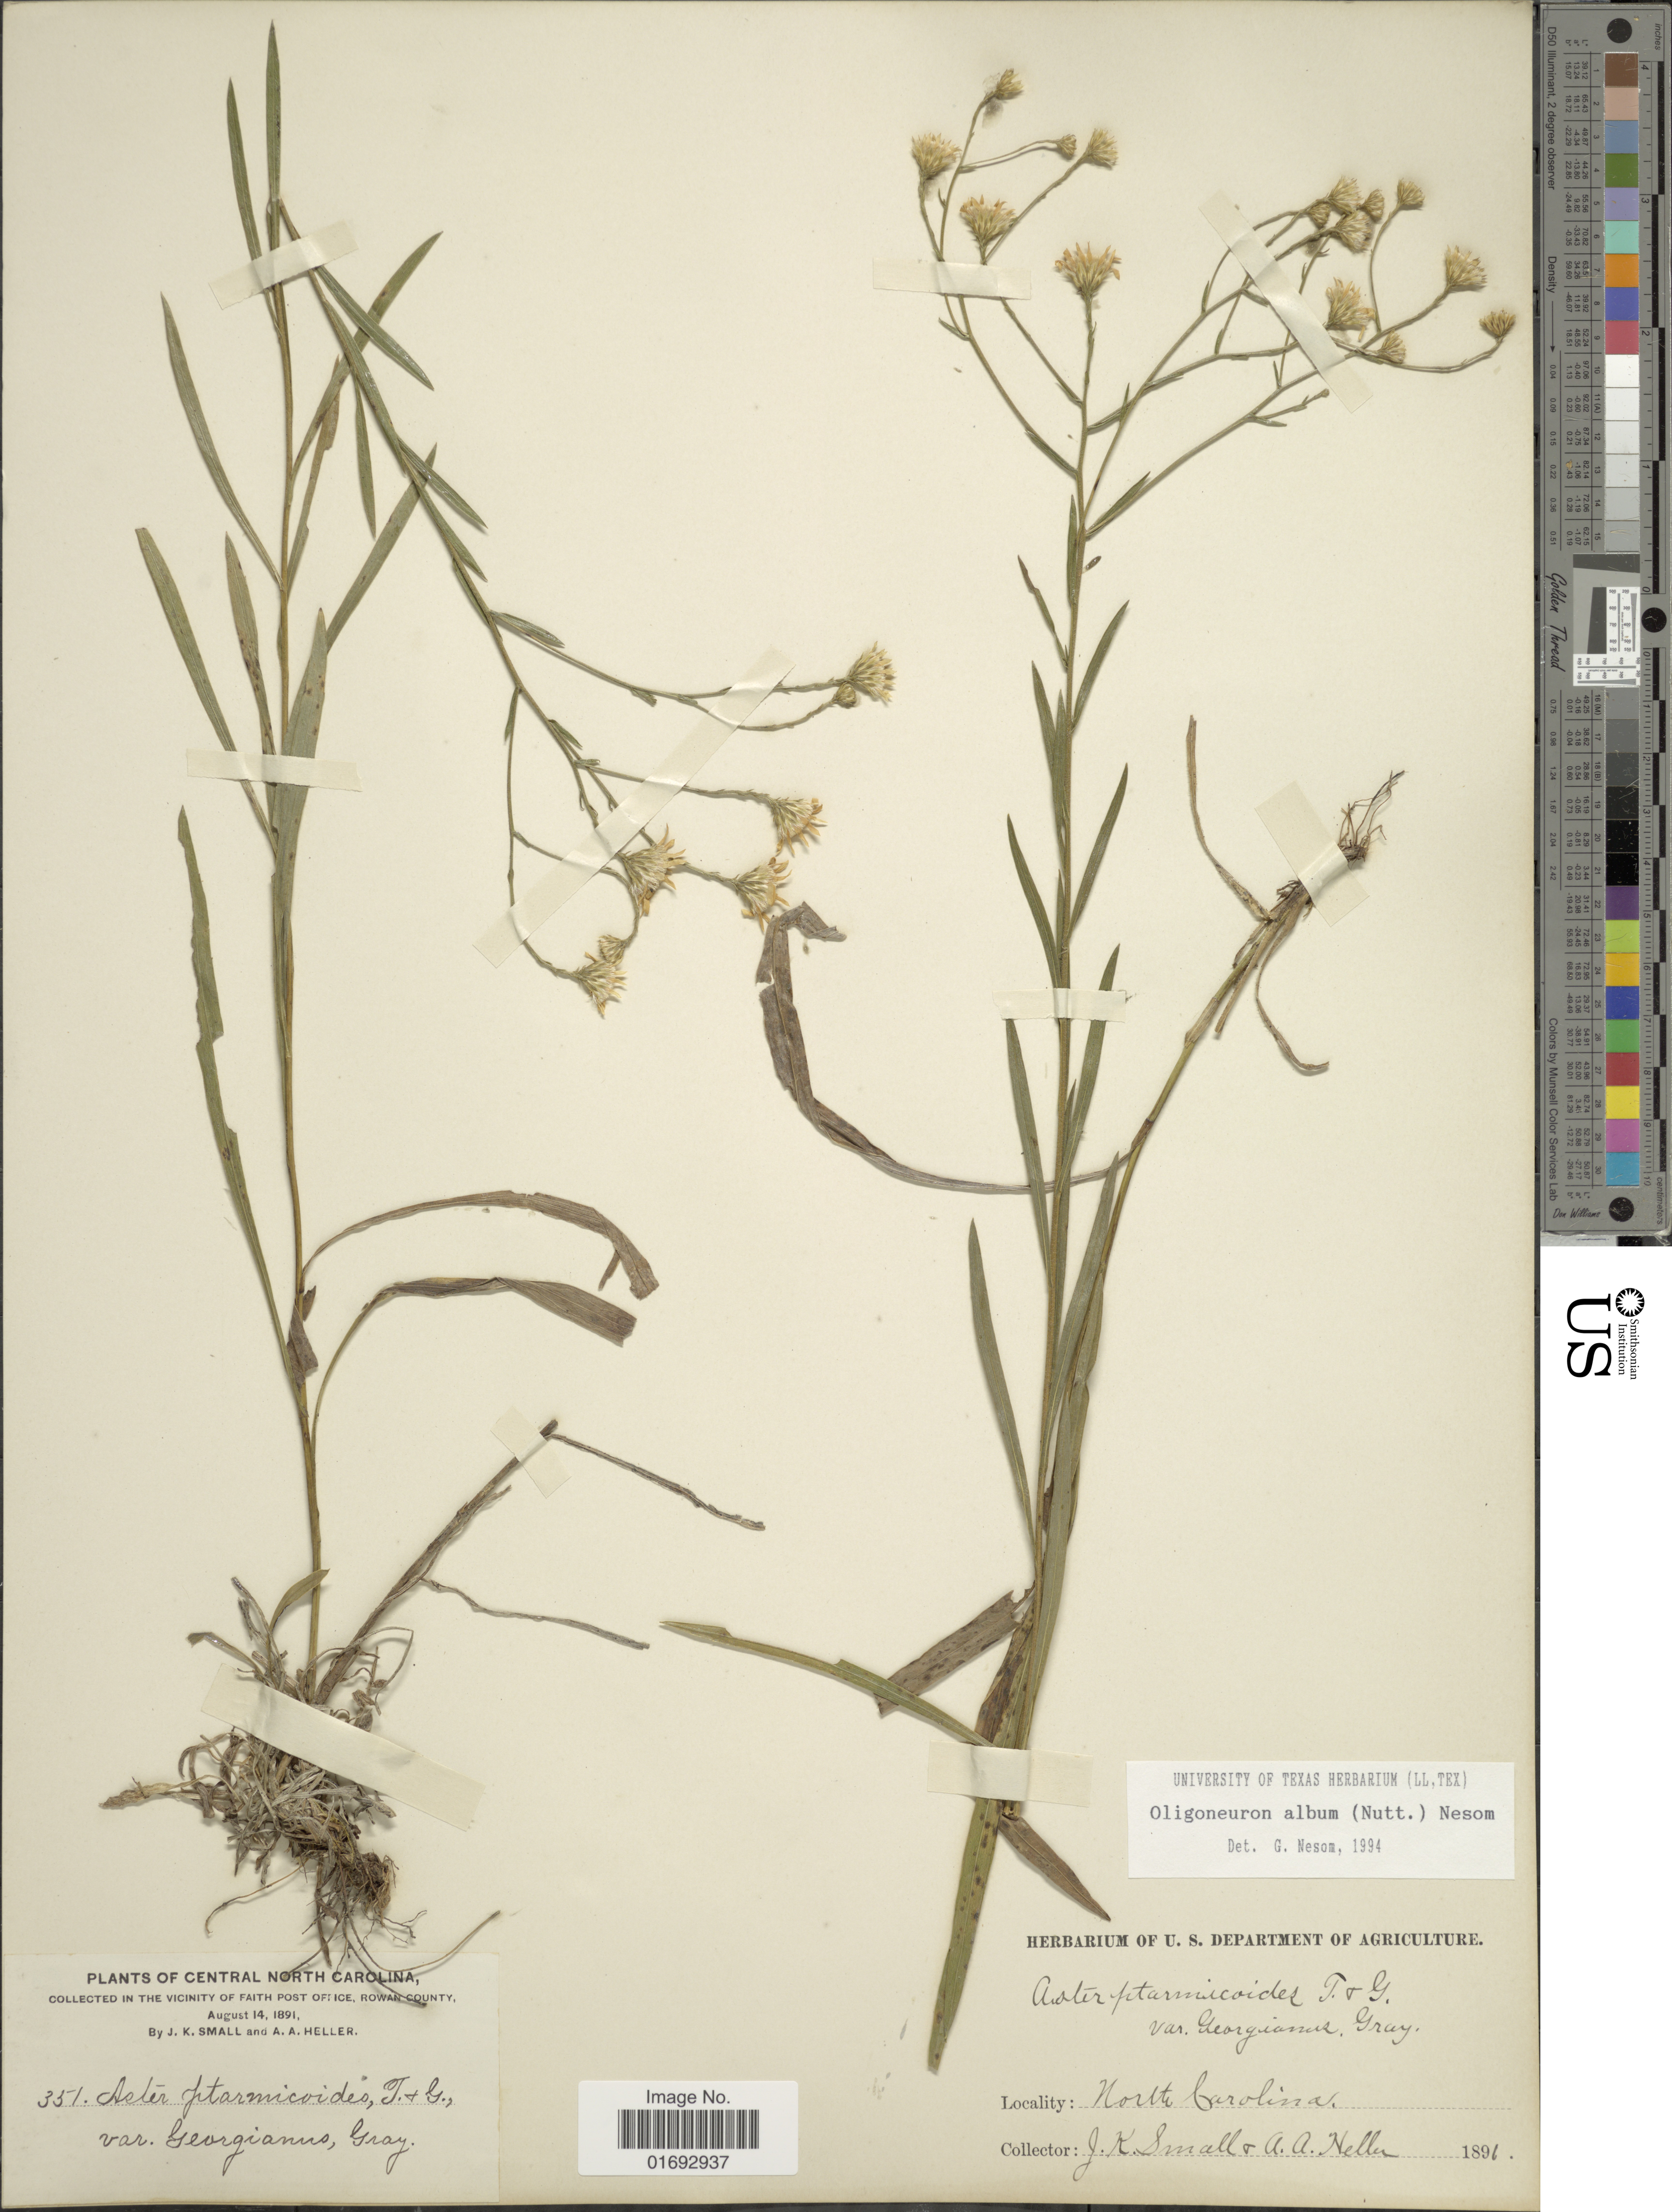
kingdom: Plantae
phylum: Tracheophyta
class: Magnoliopsida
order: Asterales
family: Asteraceae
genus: Oligoneuron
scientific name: Oligoneuron album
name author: (Nutt.) G.L. Nesom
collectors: J. K. Small & A. A. Heller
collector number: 3551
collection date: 1891-08-14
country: United States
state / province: North Carolina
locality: Vicinity of Faith Post Office, Rowan County